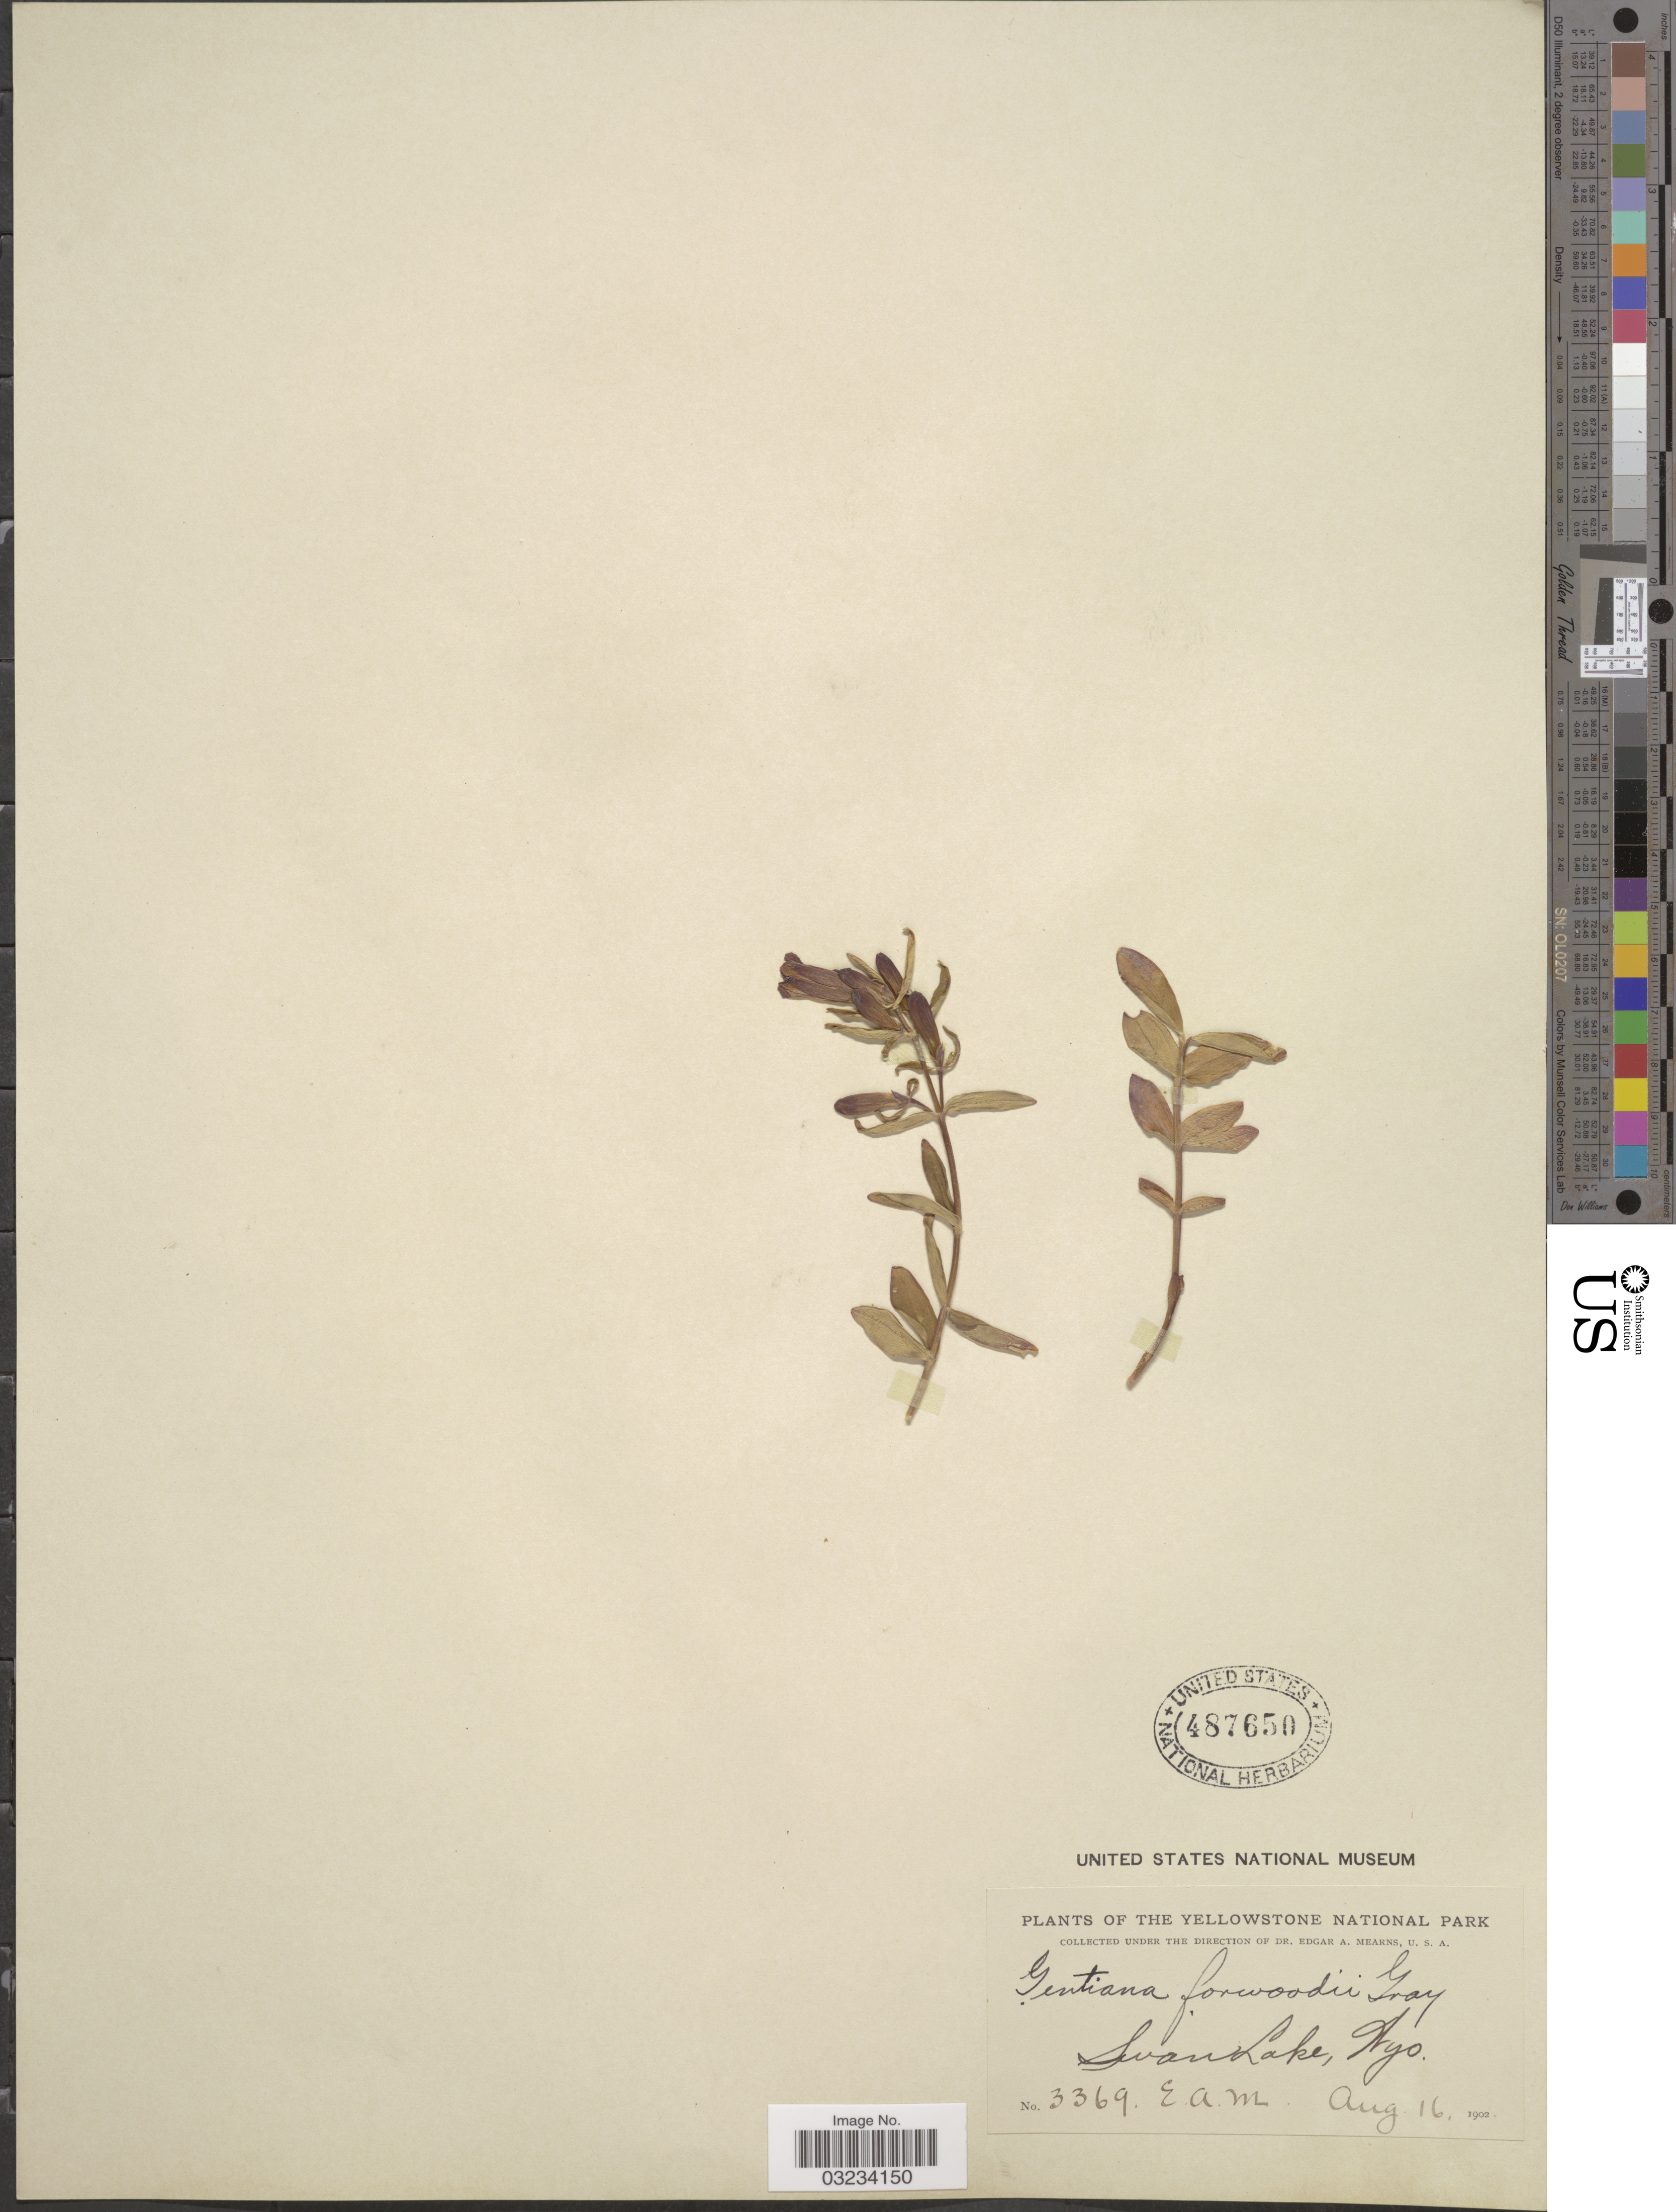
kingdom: Plantae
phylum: Tracheophyta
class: Magnoliopsida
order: Gentianales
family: Gentianaceae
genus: Gentiana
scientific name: Gentiana forwoodii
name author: A. Gray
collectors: E. A. Mearns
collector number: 3369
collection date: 1902-08-16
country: United States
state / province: Wyoming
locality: The Yellowstone National Park, Swan Lake.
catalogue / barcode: US 487650